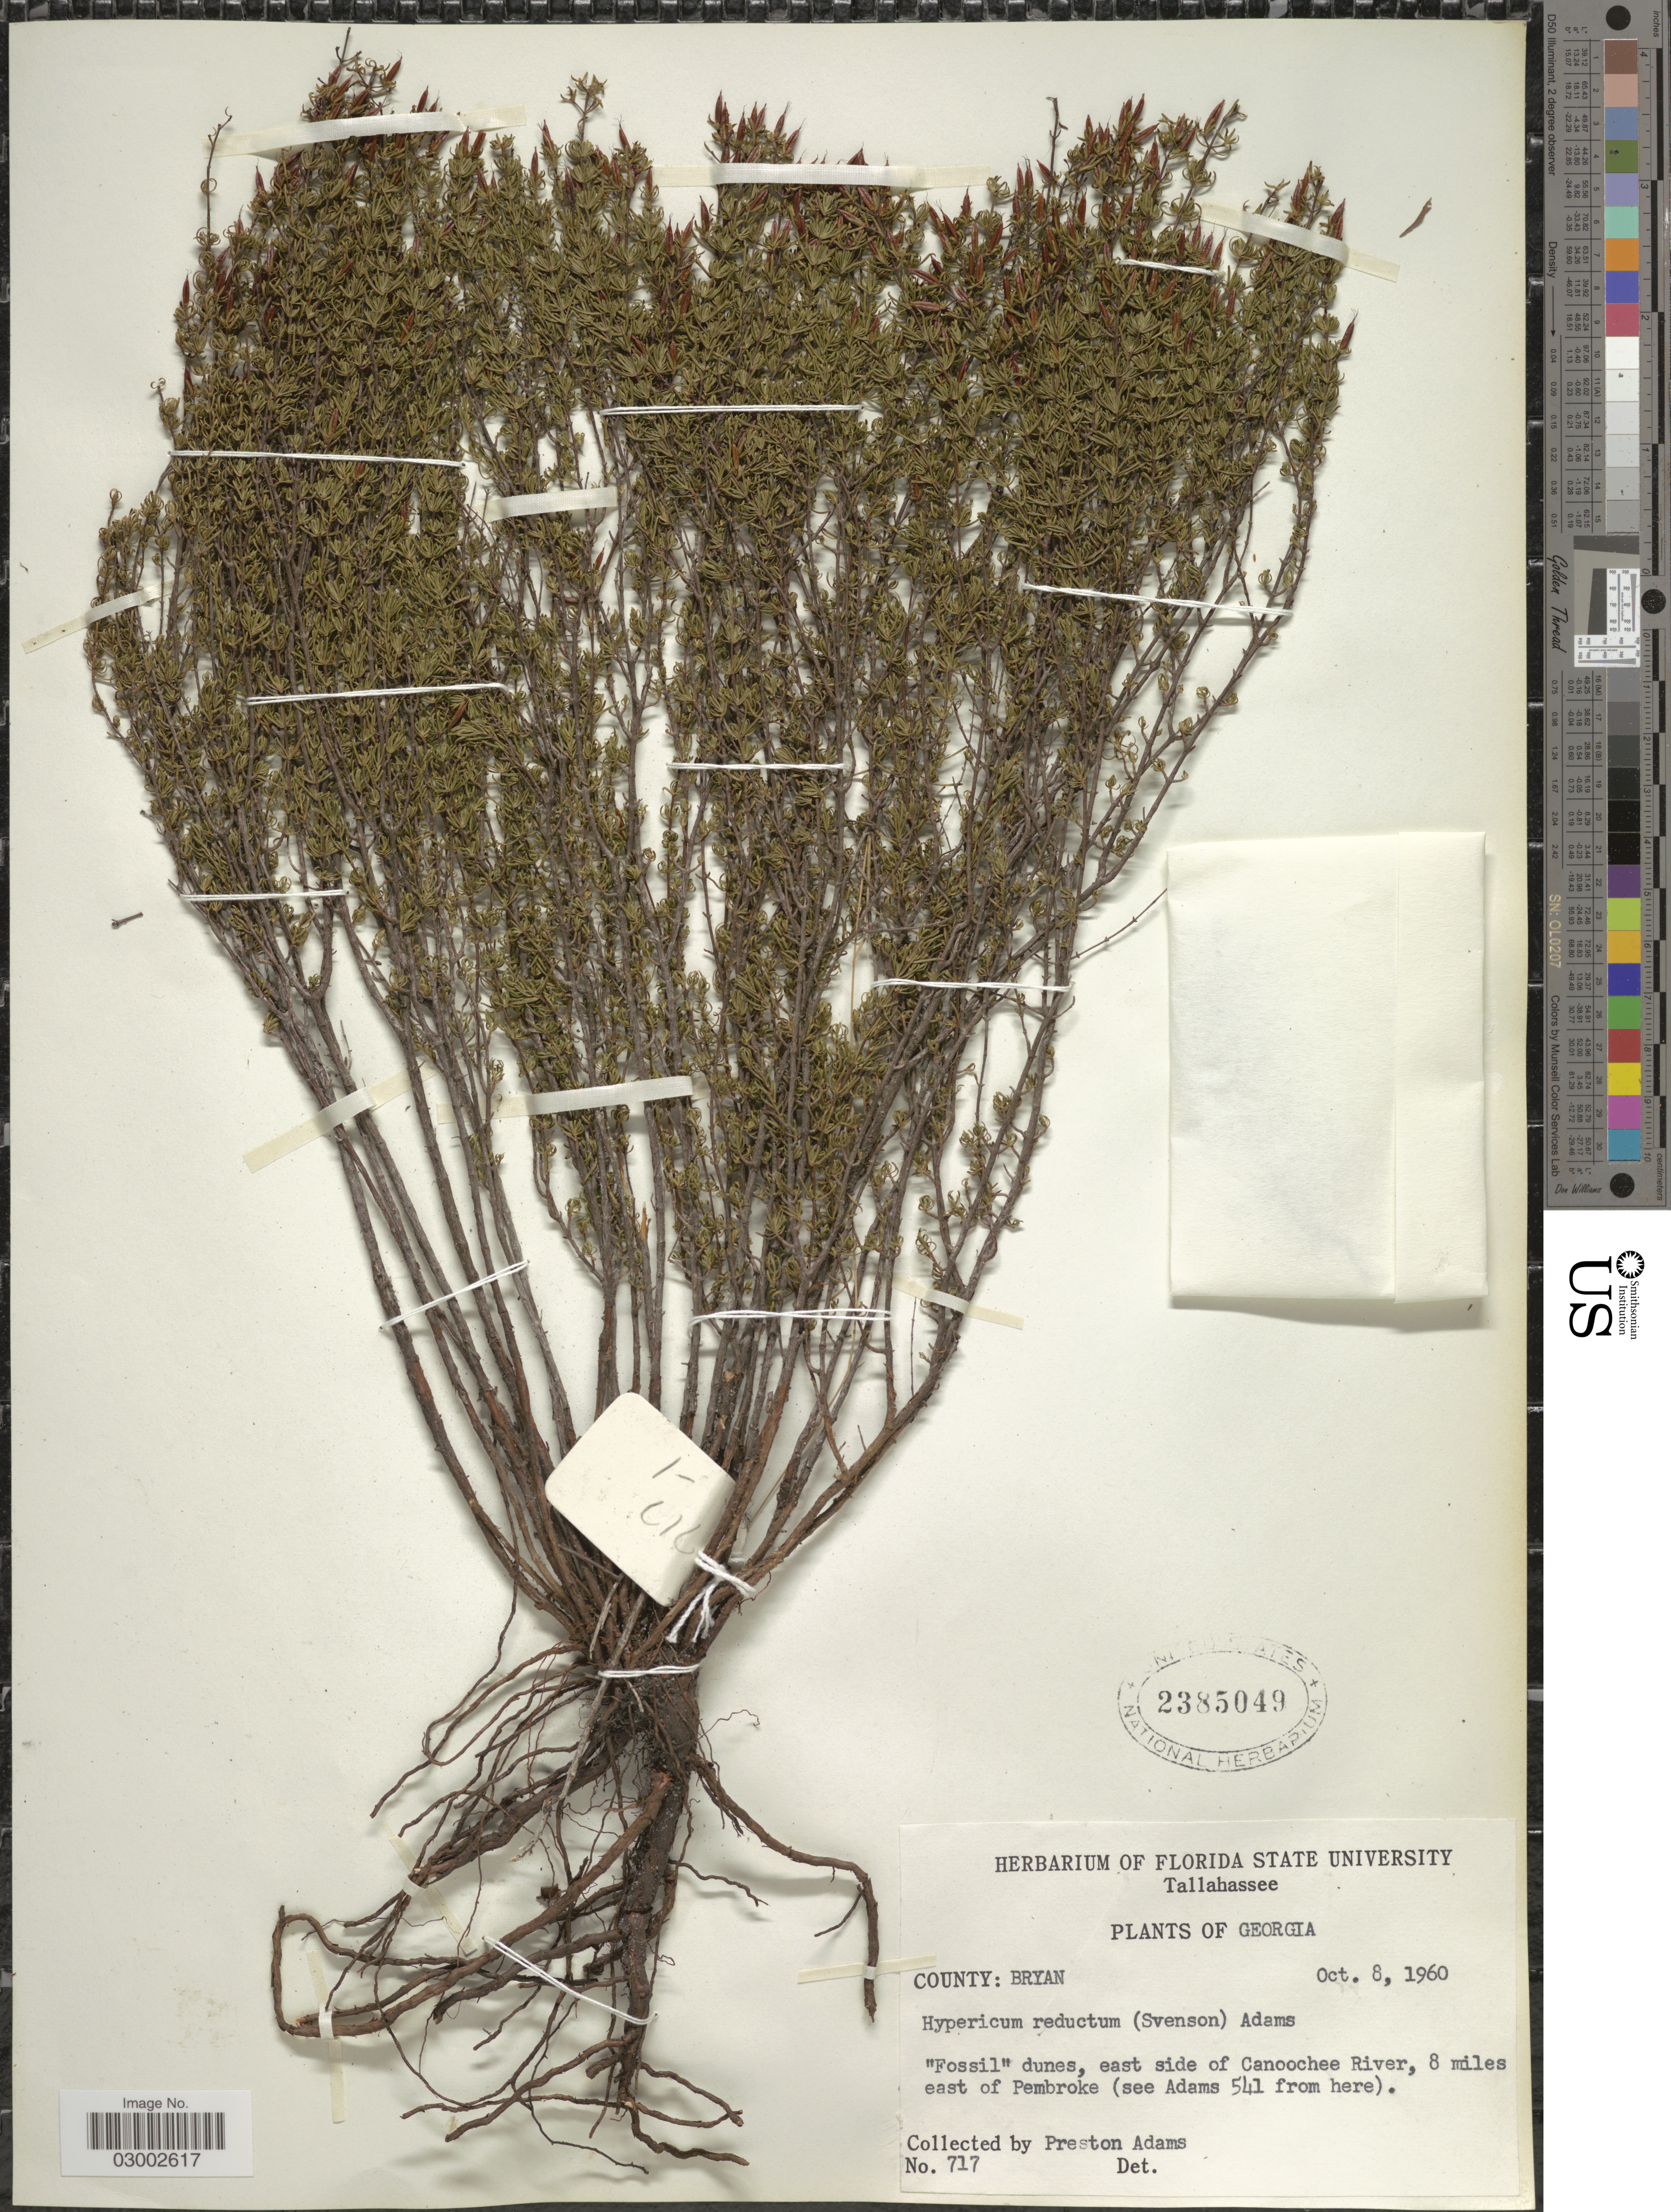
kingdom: Plantae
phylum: Tracheophyta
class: Magnoliopsida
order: Malpighiales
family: Hypericaceae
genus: Hypericum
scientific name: Hypericum tenuifolium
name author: Pursh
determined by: Strong, Mark T., (BOT), Smithsonian Institution - National Museum of Natural History (UNITED STATES)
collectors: P. Adams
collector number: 717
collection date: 1960-10-08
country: United States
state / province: Georgia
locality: County: Bryan. East side of Canoochee River, 8 miles east of Pembroke (see Adams 541 from here).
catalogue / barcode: US 2385049